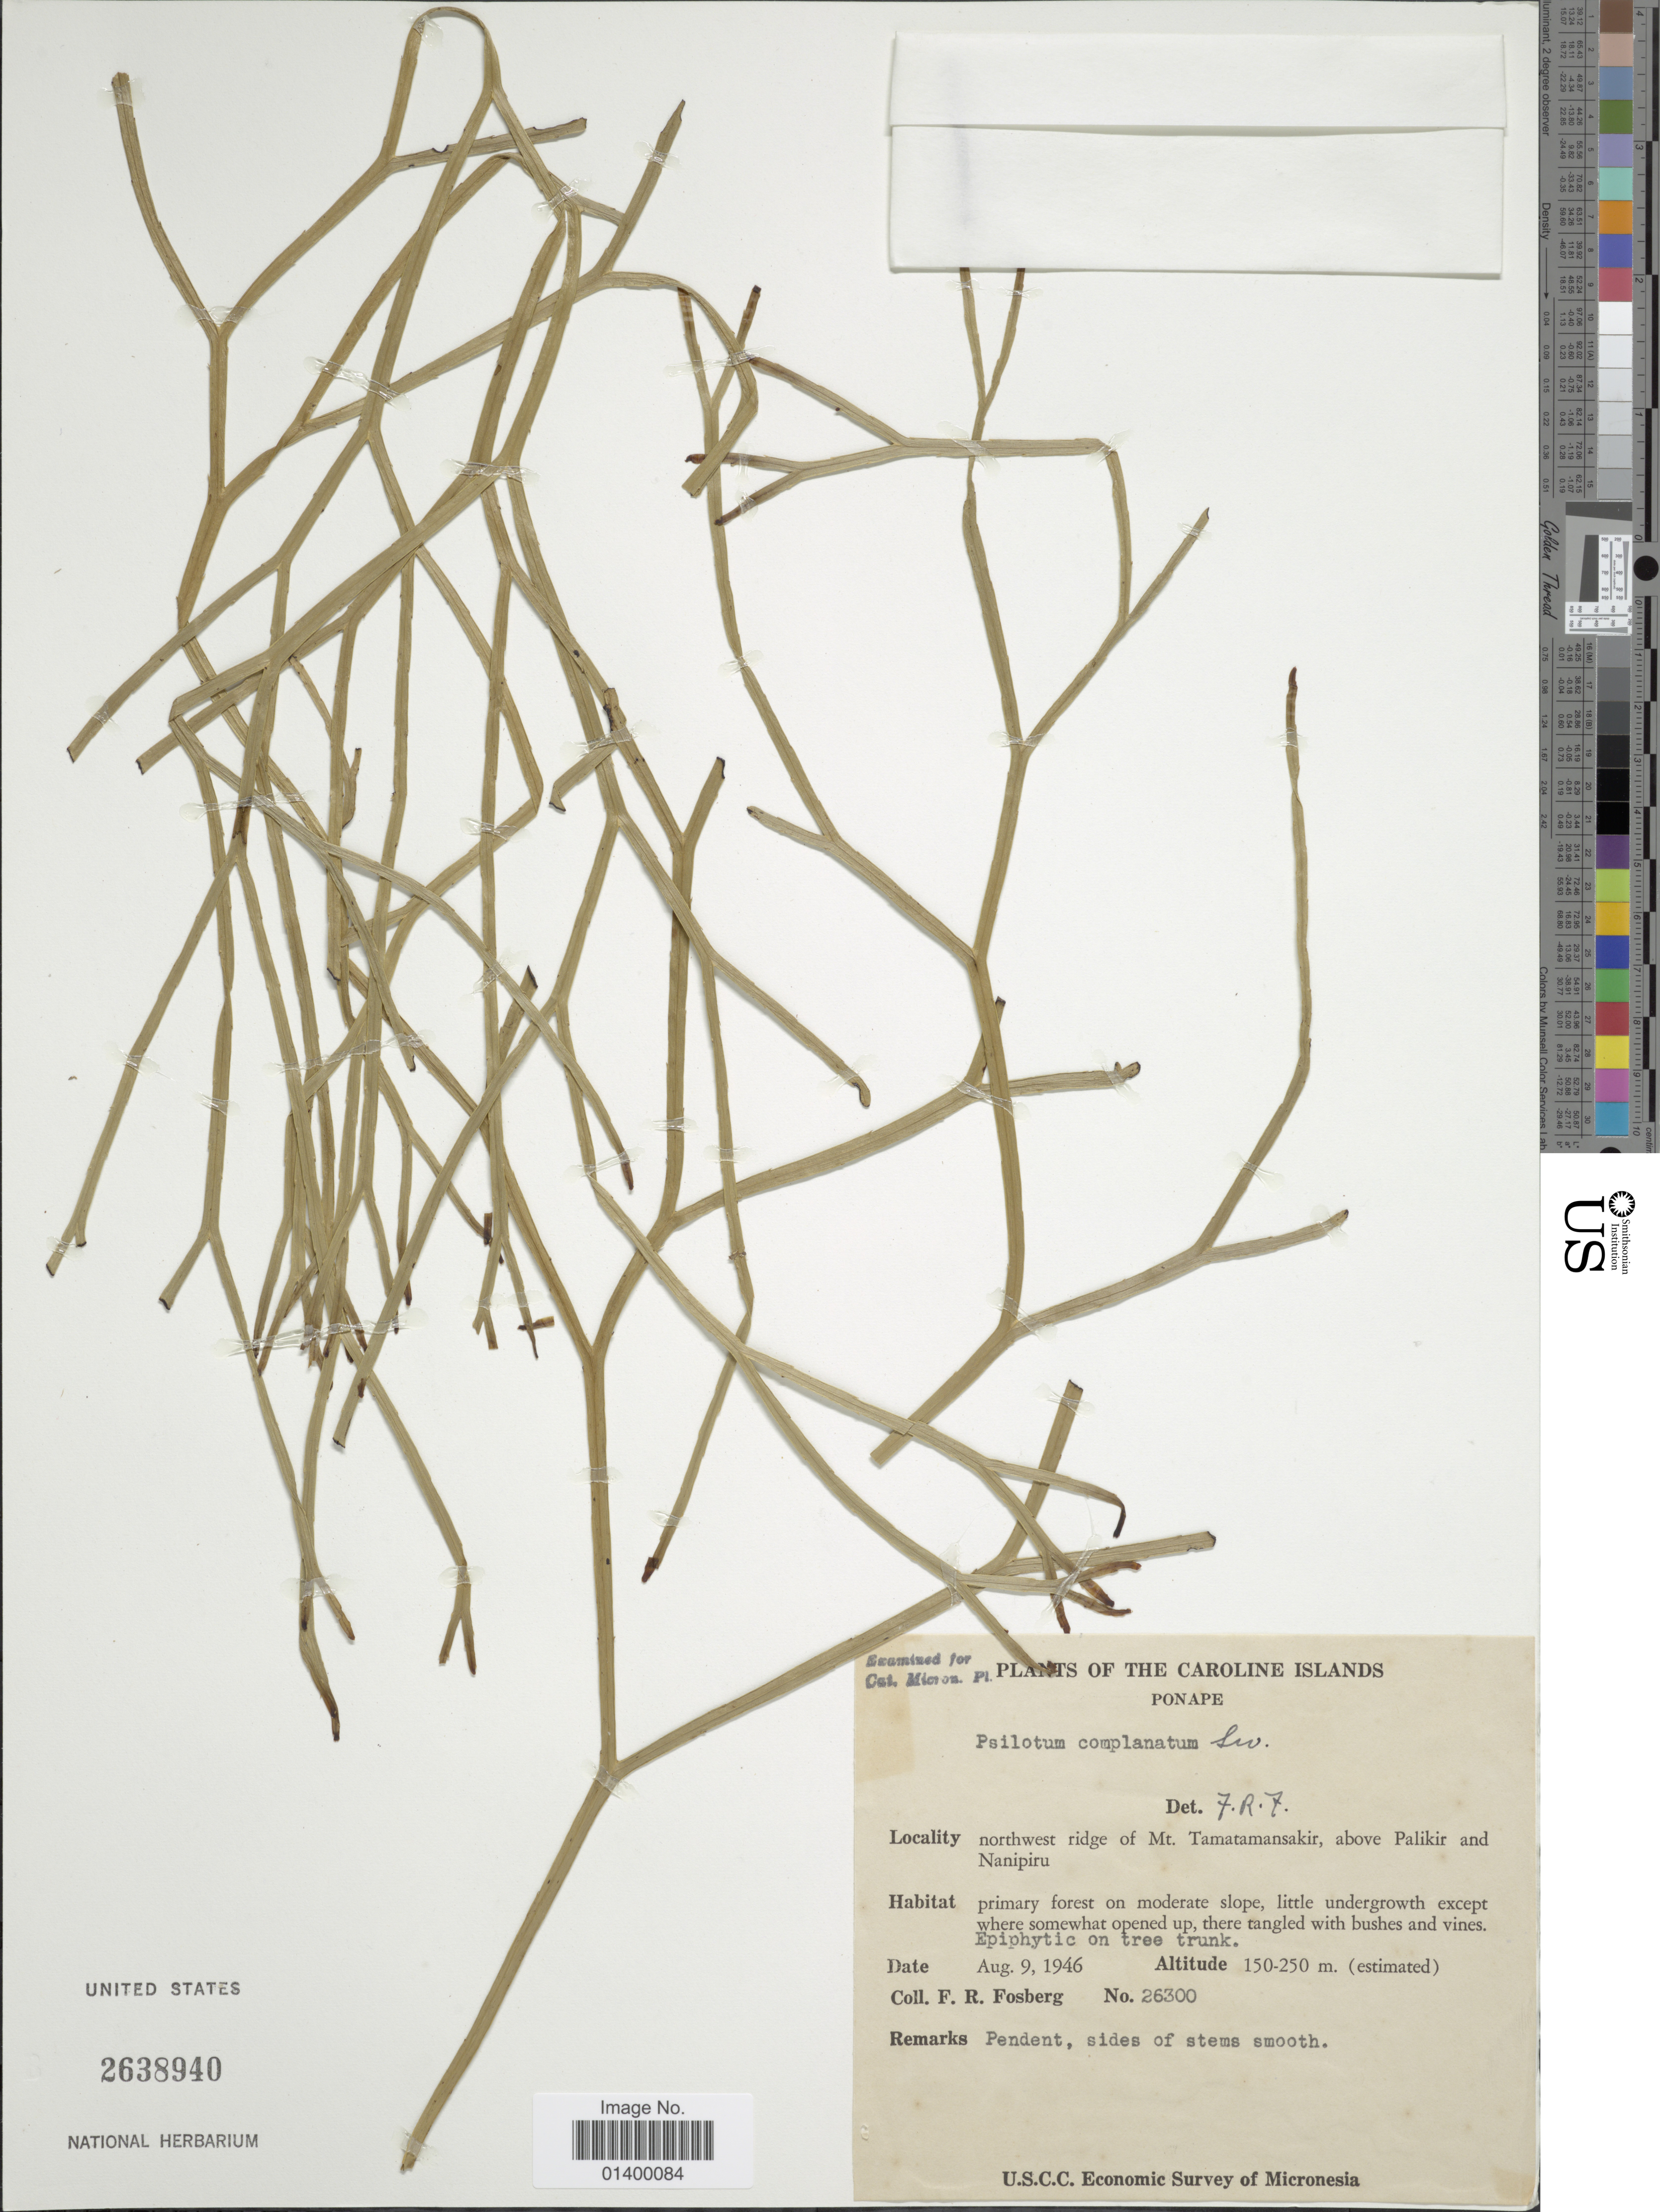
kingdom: Plantae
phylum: Tracheophyta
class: Polypodiopsida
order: Psilotales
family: Psilotaceae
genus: Psilotum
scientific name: Psilotum complanatum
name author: Sw.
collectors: F. R. Fosberg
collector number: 26300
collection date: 1946-08-09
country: Micronesia, Federated States of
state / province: Pohnpei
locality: Caroline Islands, Ponape, northwest ridge of Mt. Tamatamansakir, above Palikir and Nanipiru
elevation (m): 150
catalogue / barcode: US 2638940